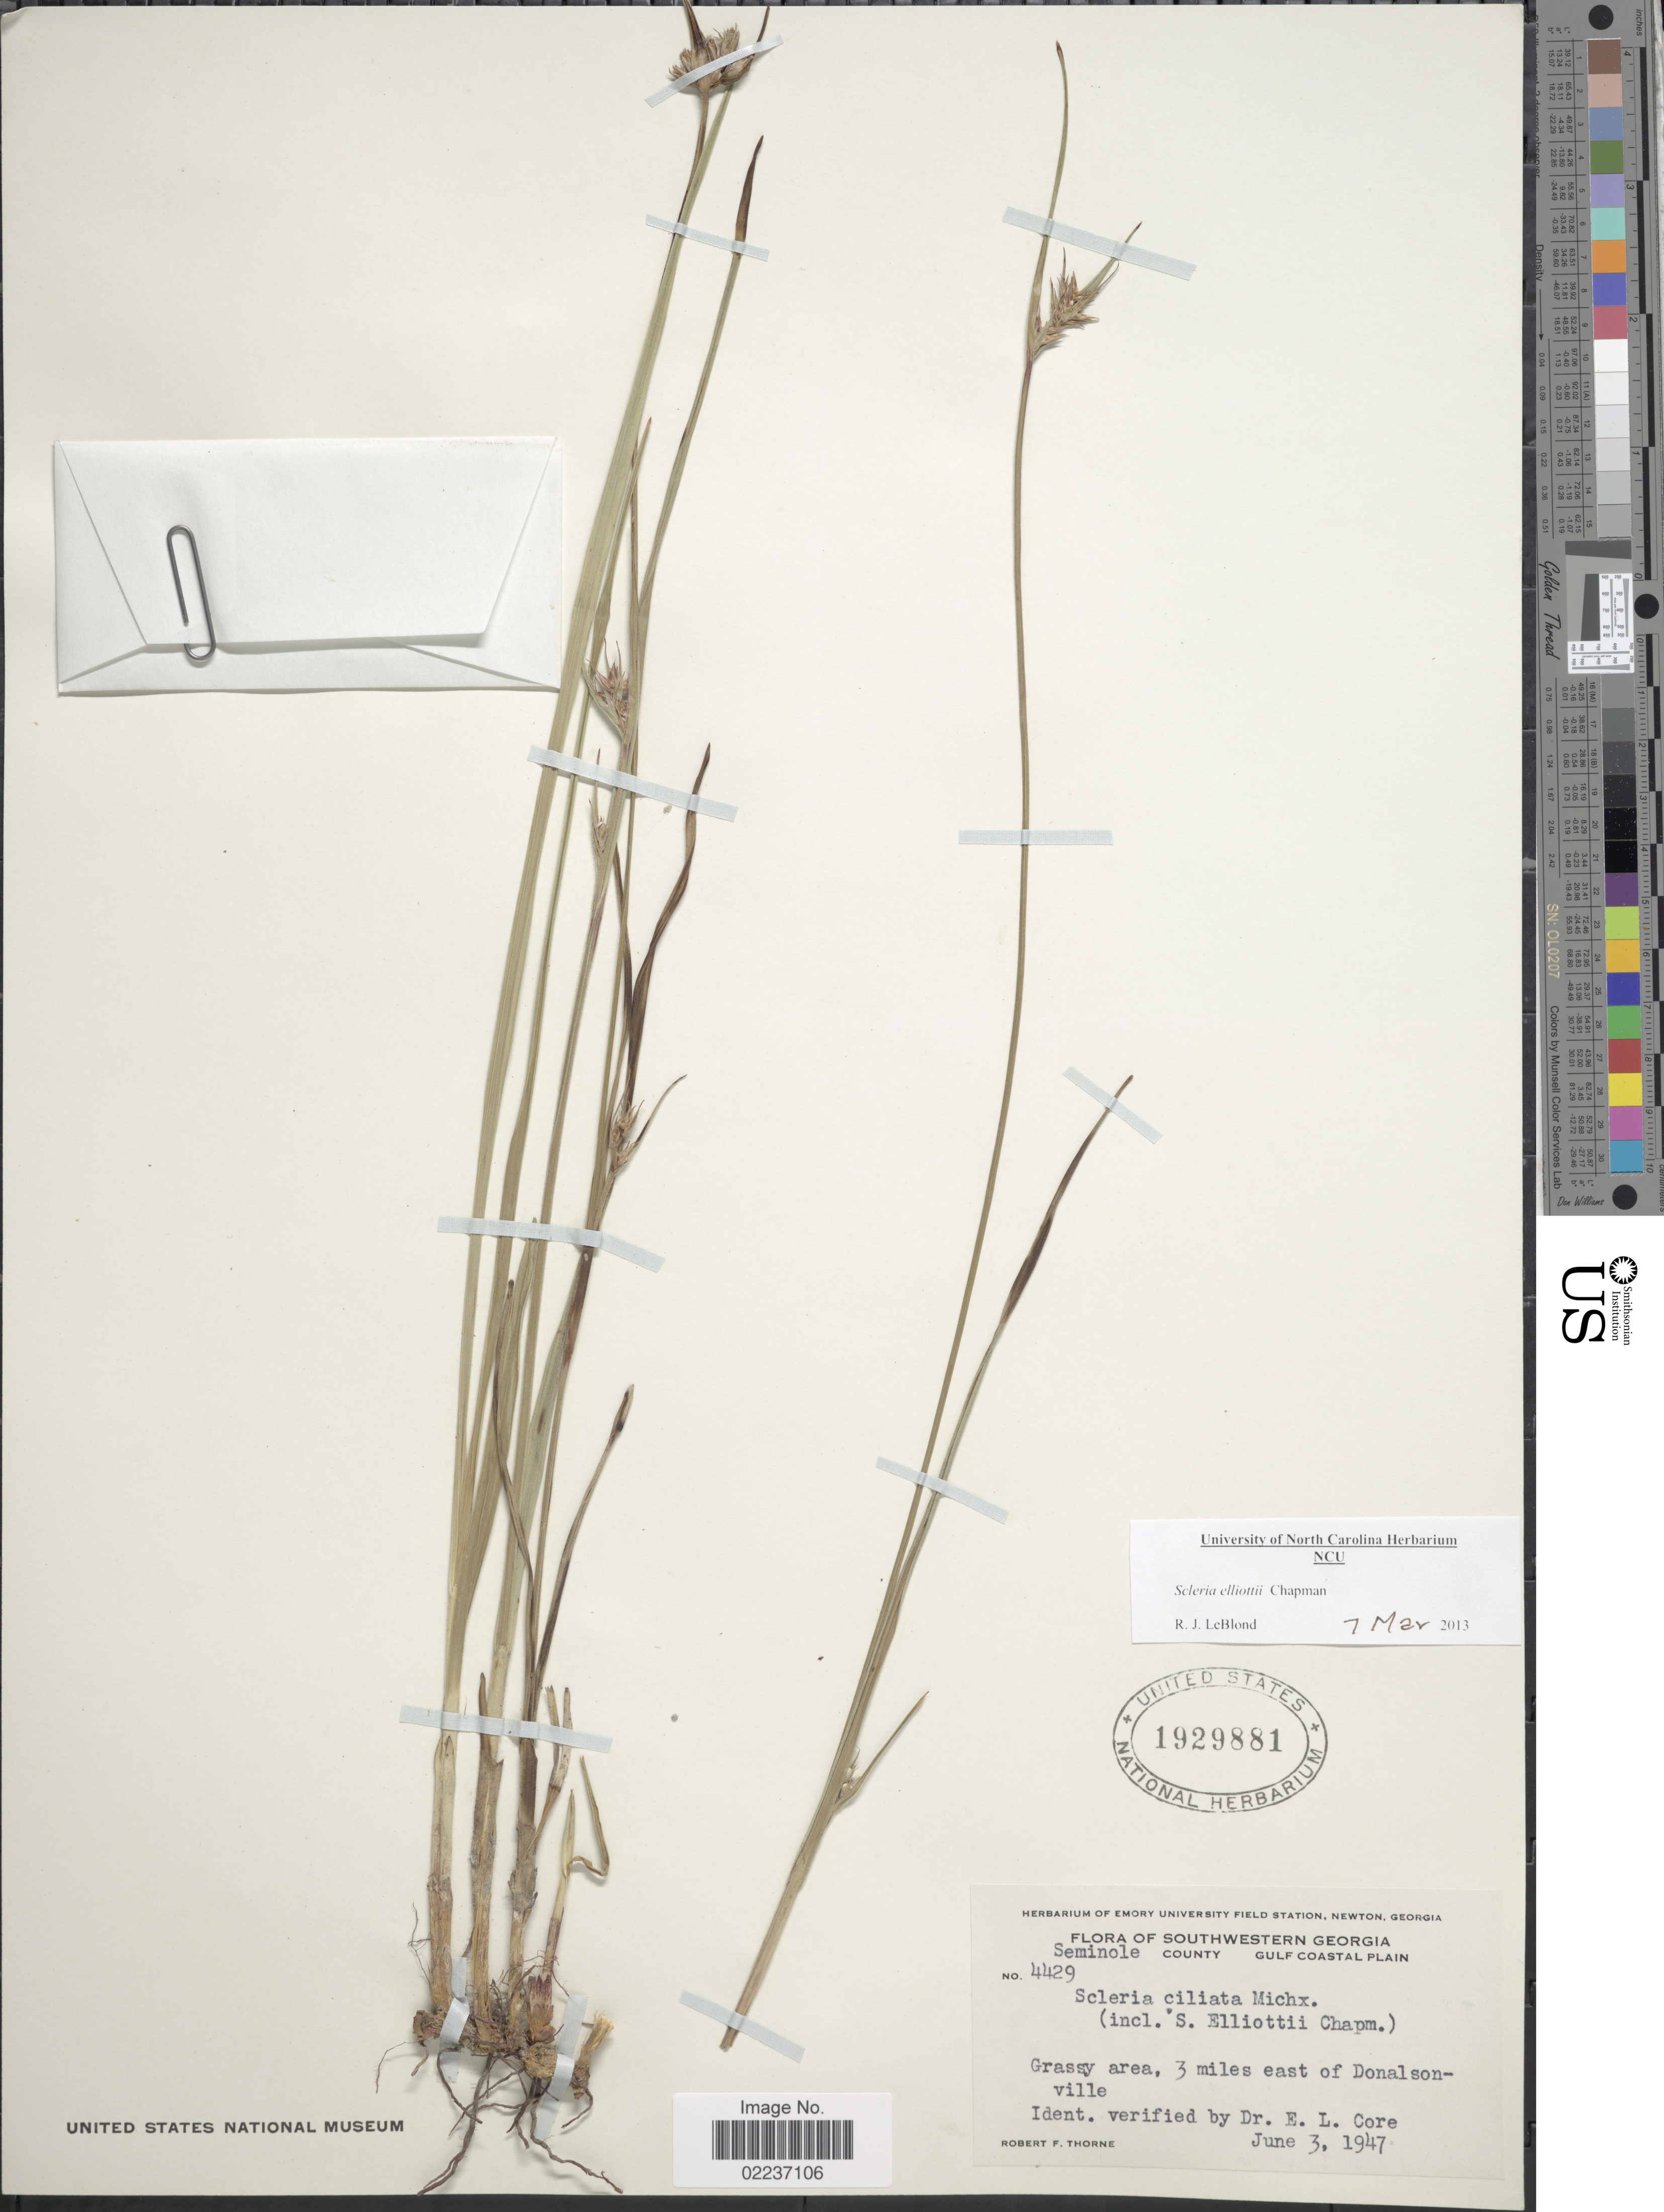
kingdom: Plantae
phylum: Tracheophyta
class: Liliopsida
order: Poales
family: Cyperaceae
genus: Scleria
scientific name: Scleria ciliata var. elliottii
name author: (Chapm.) Fernald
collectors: R. F. Thorne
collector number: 4429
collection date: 1947-06-03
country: United States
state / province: Georgia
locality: Southwestern Georgia, Seminole County, Golf Coastal Plain, grassy area, 3 miles east of Donalsonville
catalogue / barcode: US 1929881